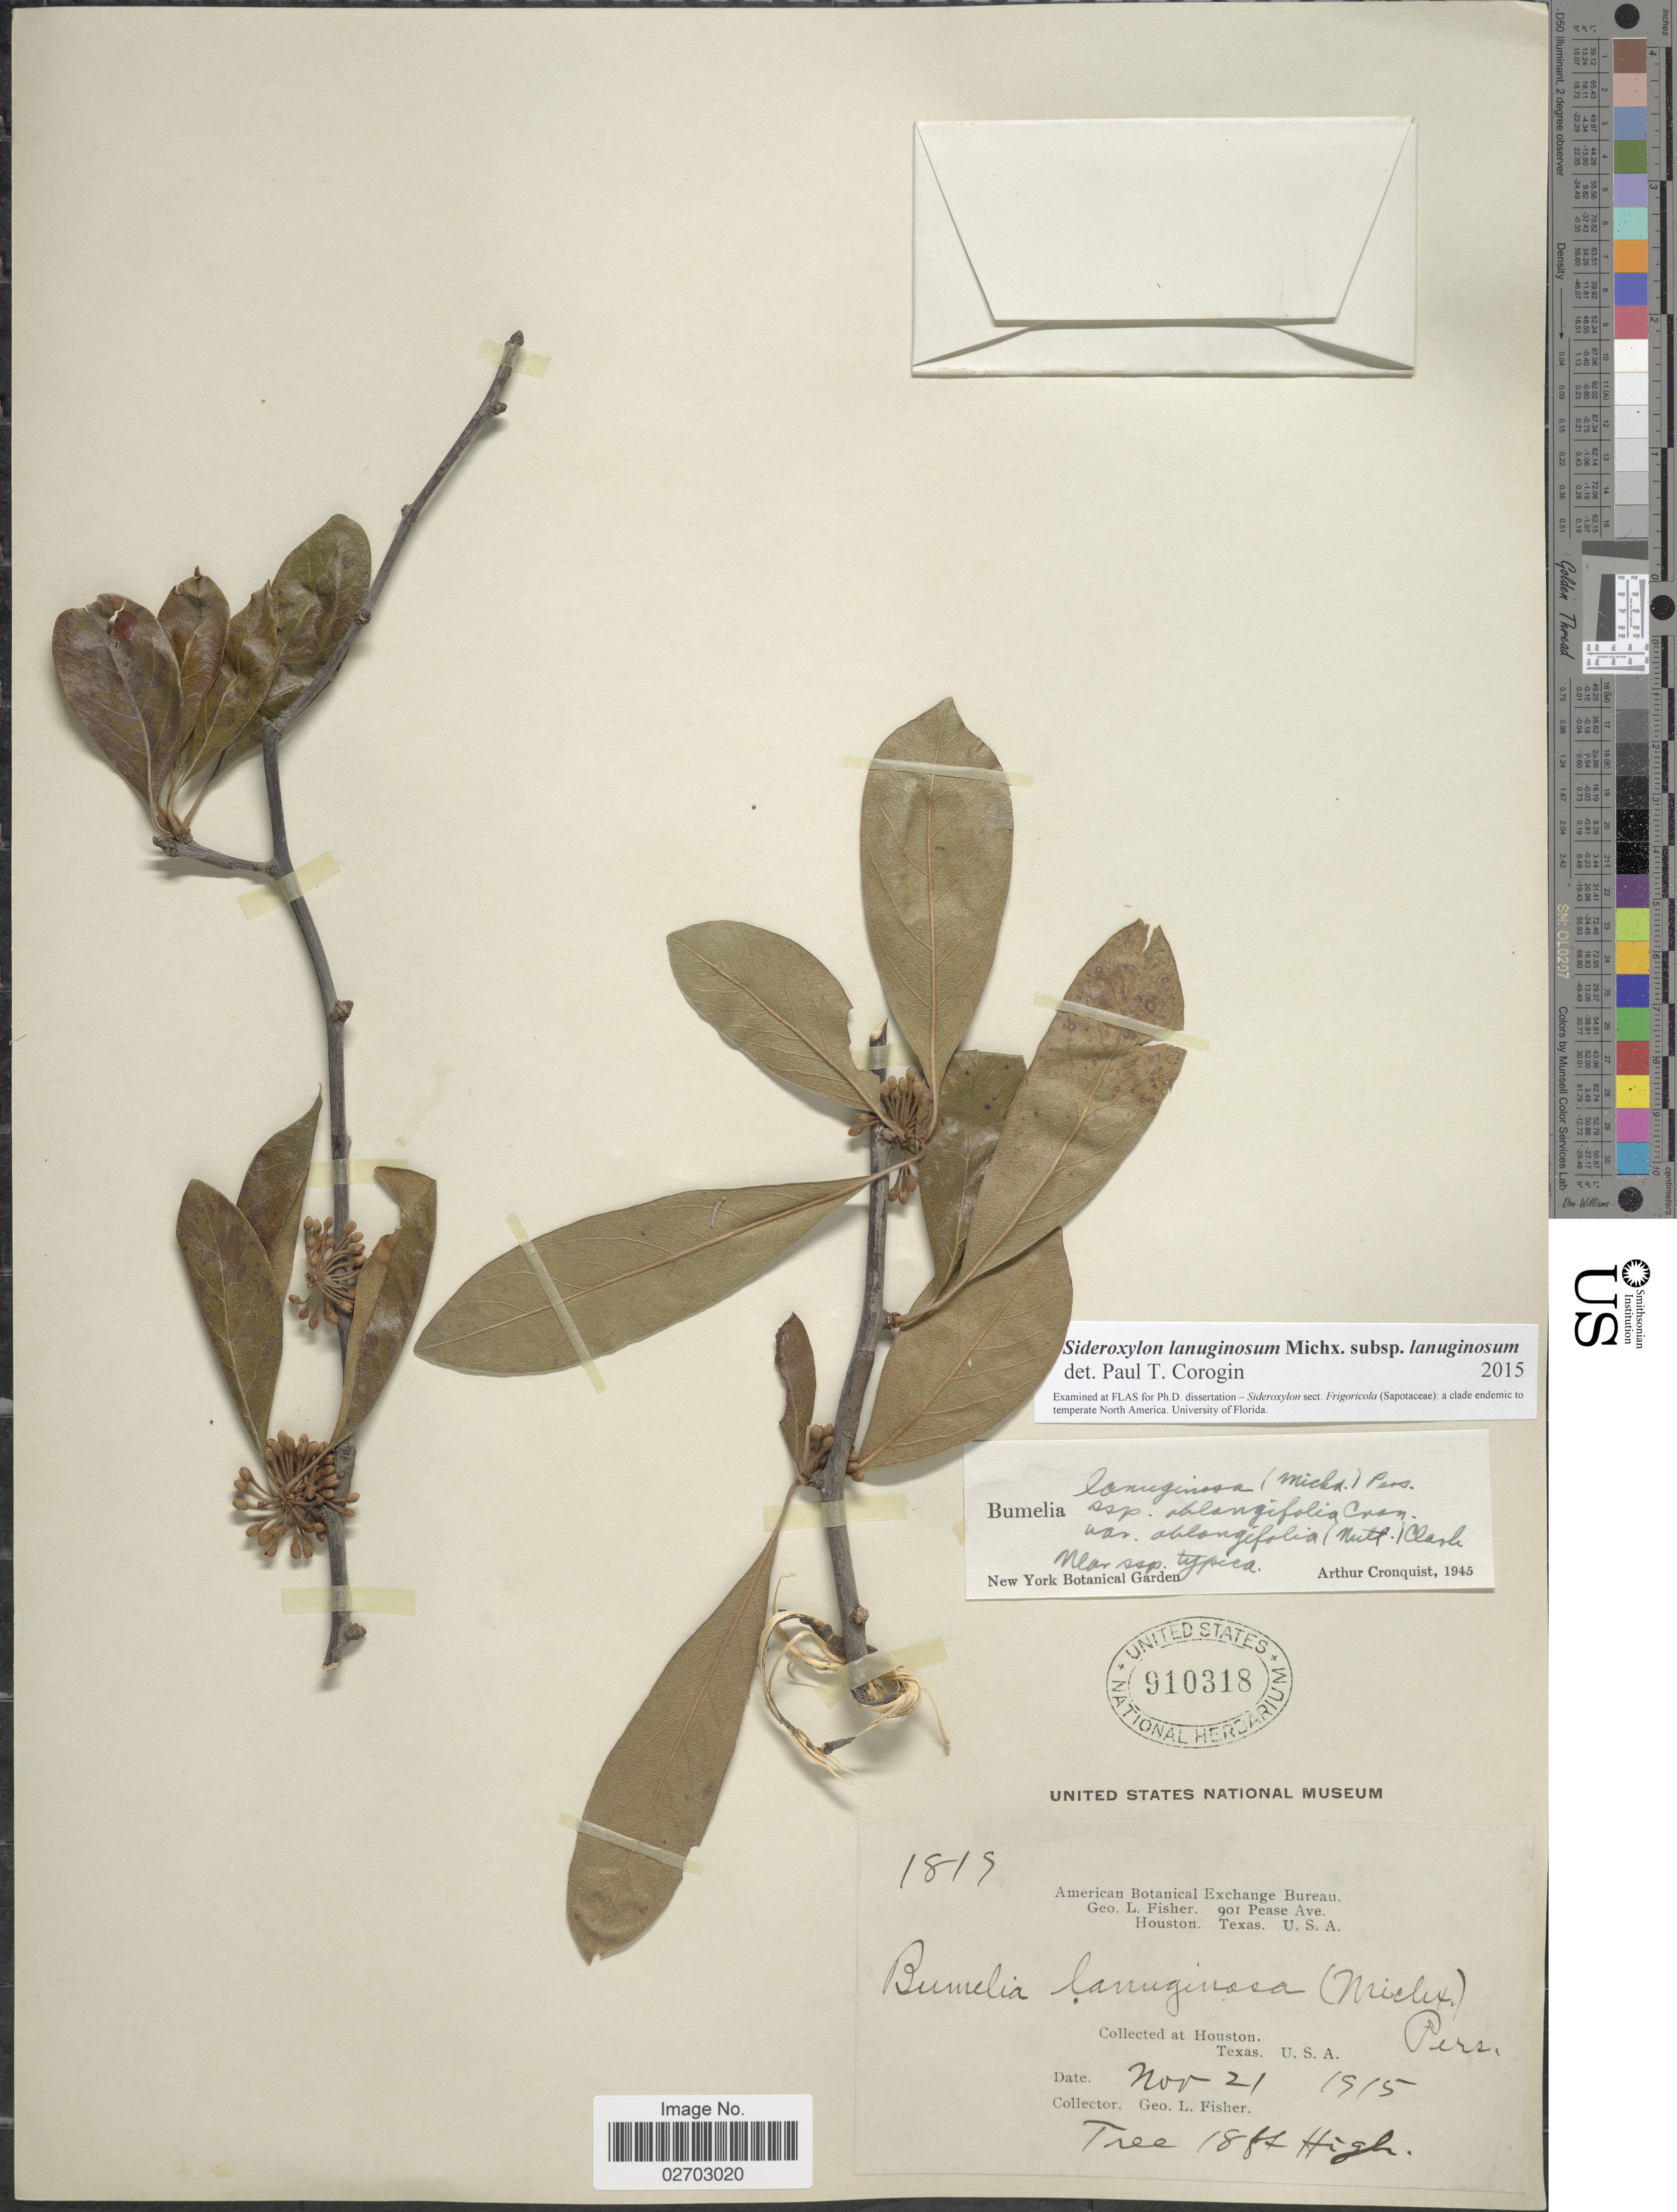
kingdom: Plantae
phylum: Tracheophyta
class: Magnoliopsida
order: Ericales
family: Sapotaceae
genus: Sideroxylon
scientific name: Sideroxylon lanuginosum subsp. lanuginosum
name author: Michx.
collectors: G. L. Fisher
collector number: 1819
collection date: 1915-11-21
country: United States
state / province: Texas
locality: Houston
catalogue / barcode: US 910318